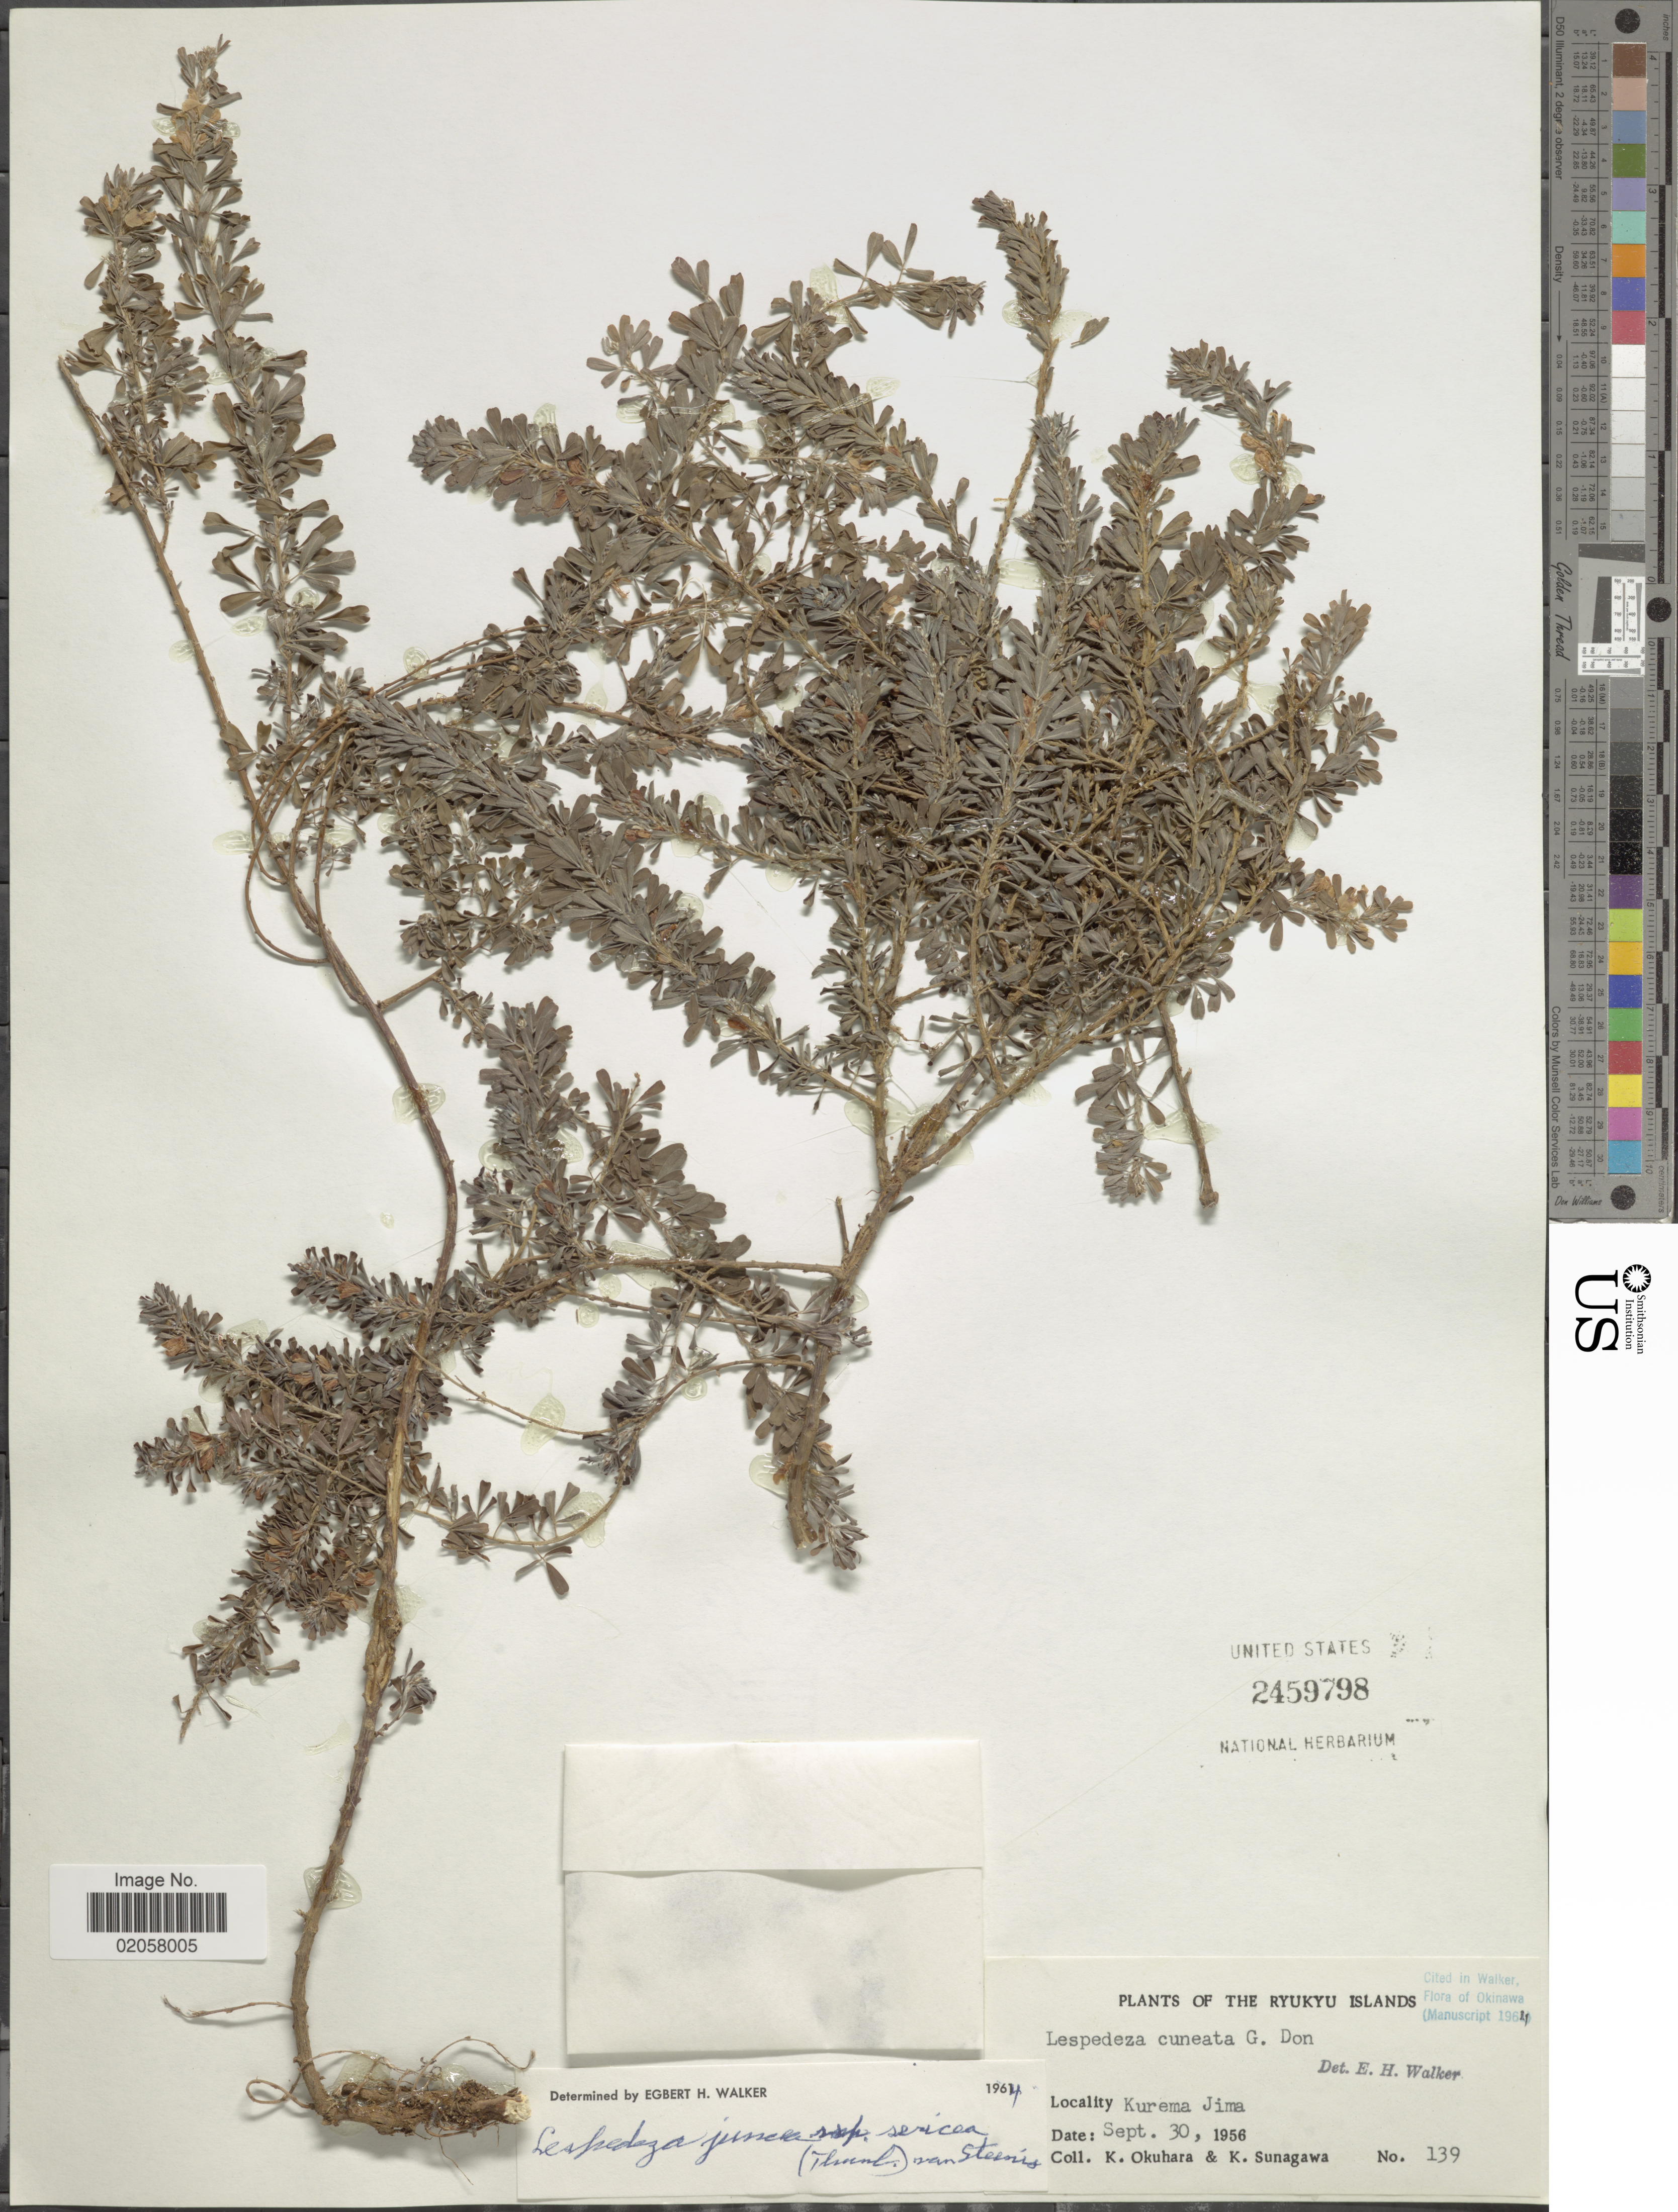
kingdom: Plantae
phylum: Tracheophyta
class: Magnoliopsida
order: Fabales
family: Fabaceae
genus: Lespedeza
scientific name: Lespedeza cuneata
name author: (Dum. Cours.) G. Don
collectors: K. Okuhara & K. Sunagawa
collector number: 139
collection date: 1956-09-30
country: Japan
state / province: Okinawa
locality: Ryukyu Islands, Kurema Jima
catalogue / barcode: US 2459798